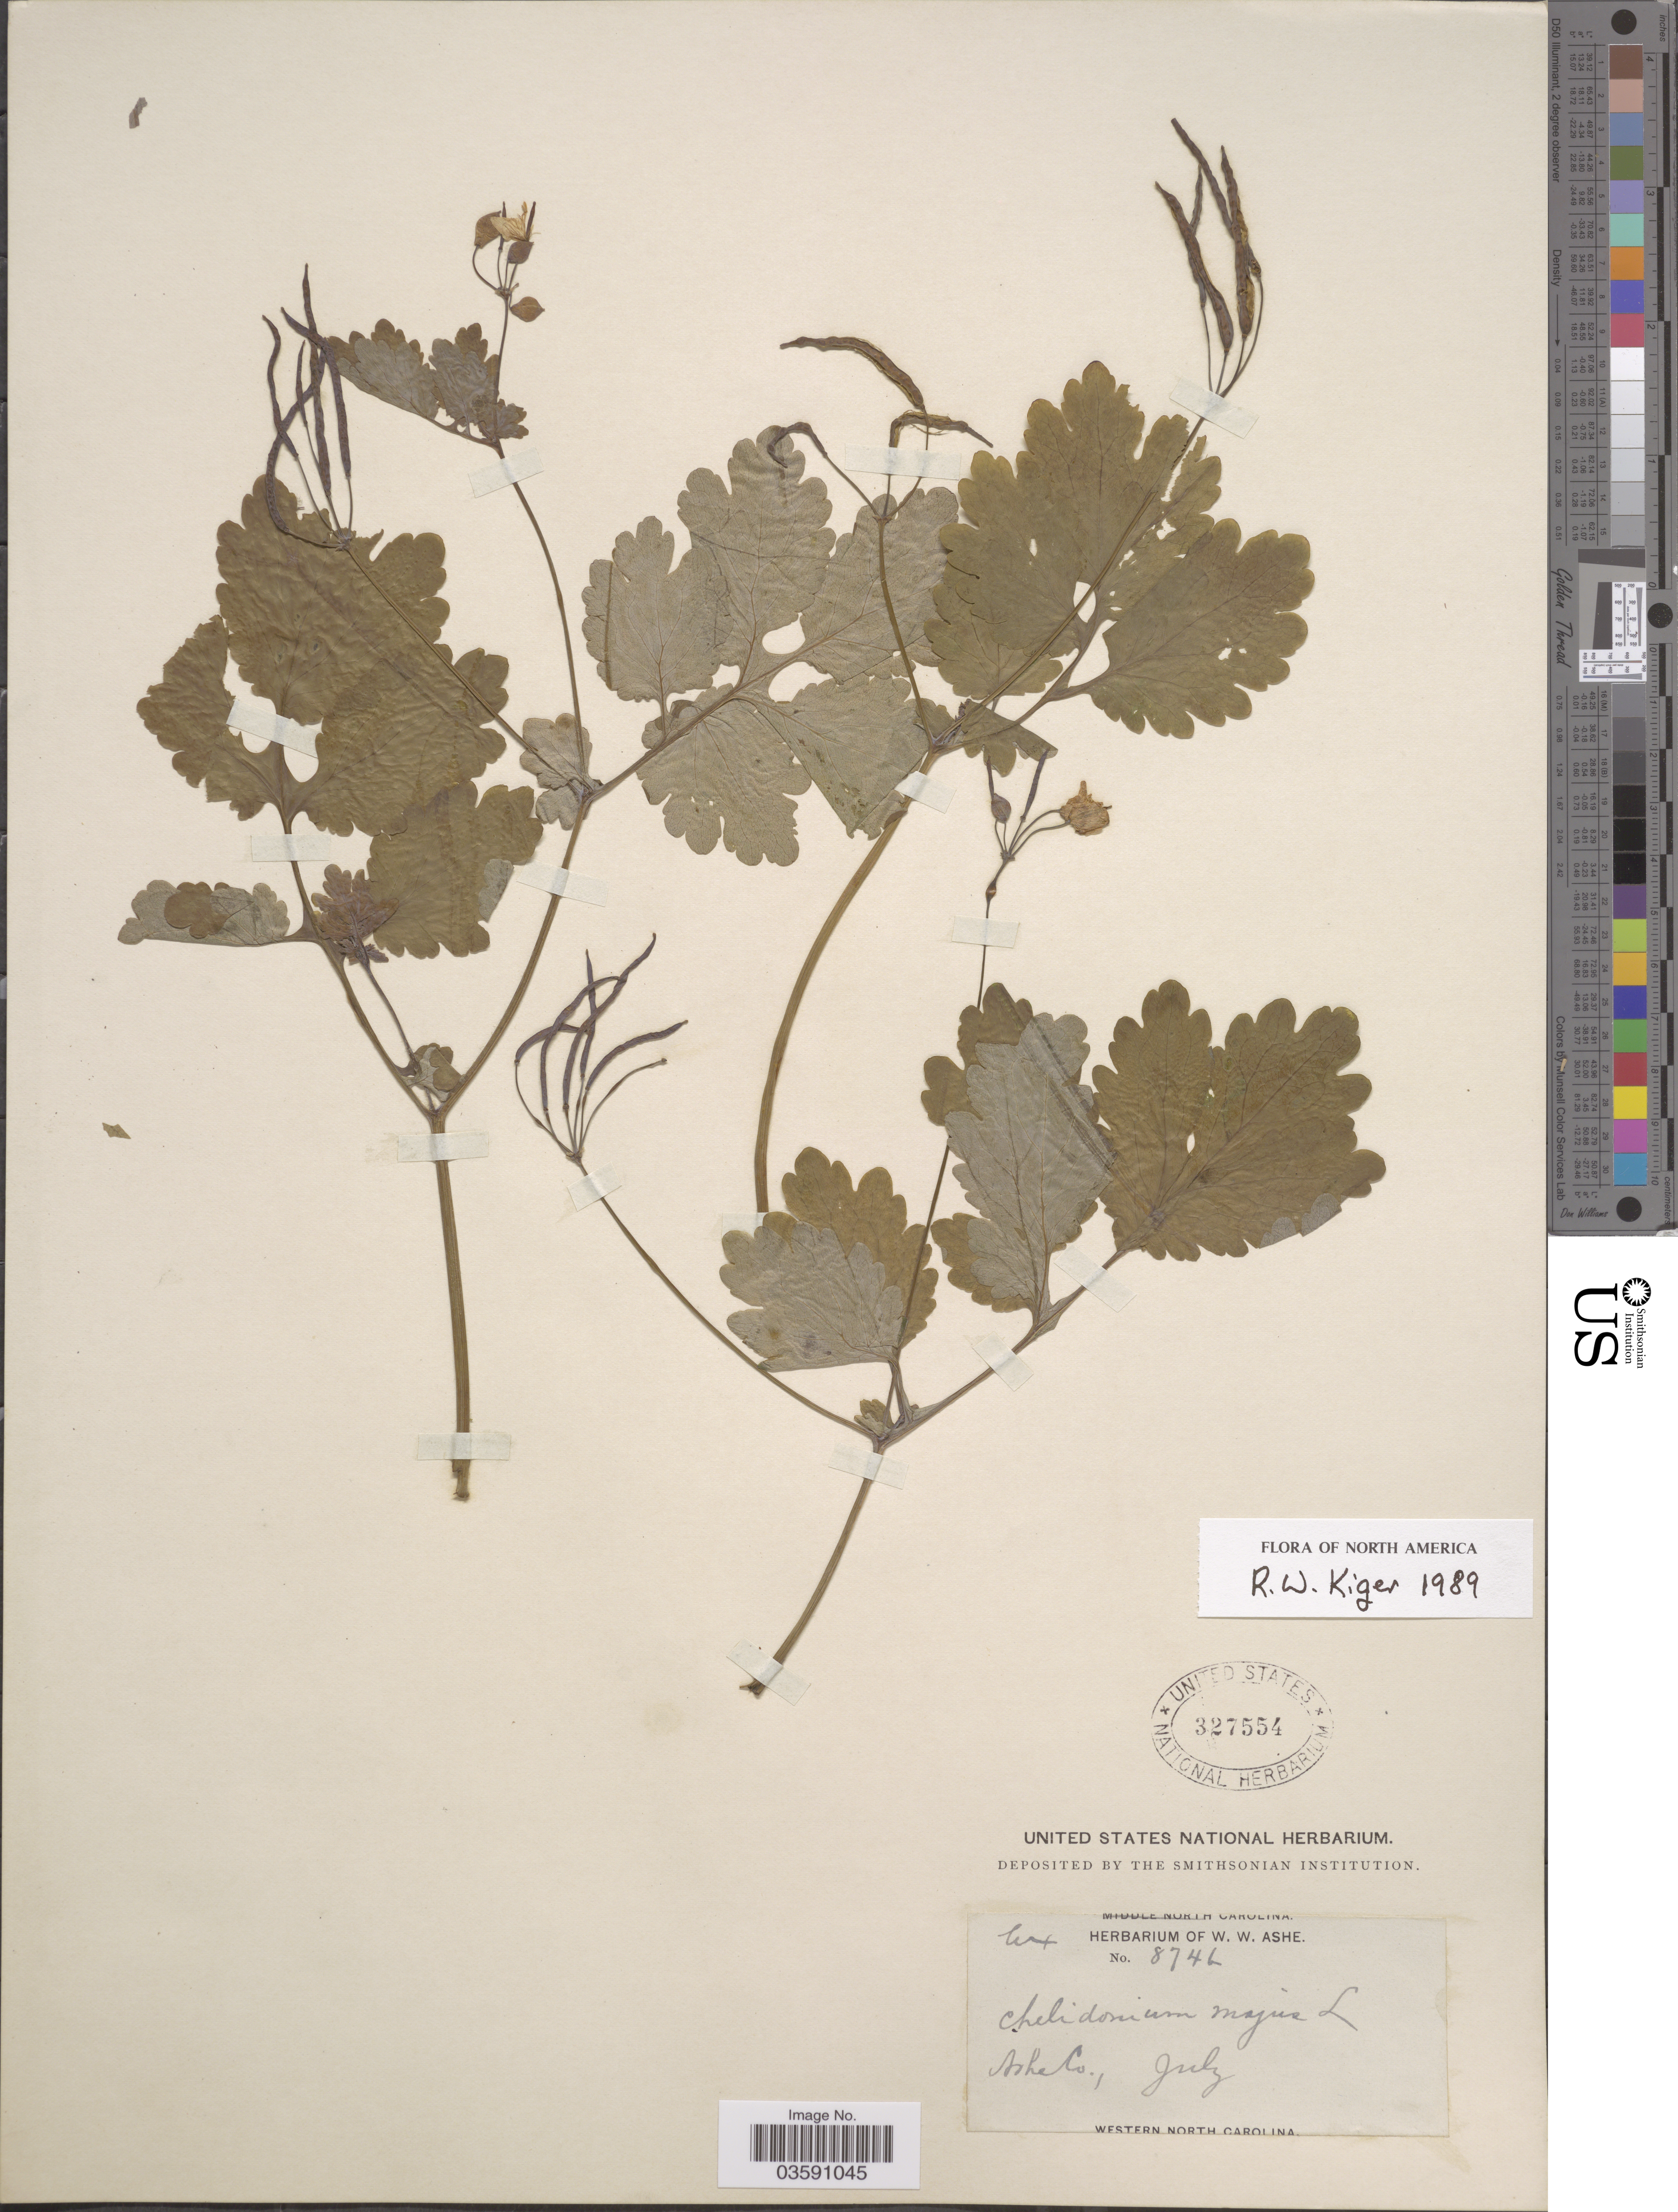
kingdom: Plantae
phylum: Tracheophyta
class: Magnoliopsida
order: Ranunculales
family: Papaveraceae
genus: Chelidonium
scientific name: Chelidonium majus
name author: L.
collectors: ex herb. W.W. Ashe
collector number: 8746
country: United States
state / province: North Carolina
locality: Ashe Co. Western North Carolina.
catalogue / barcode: US 327554